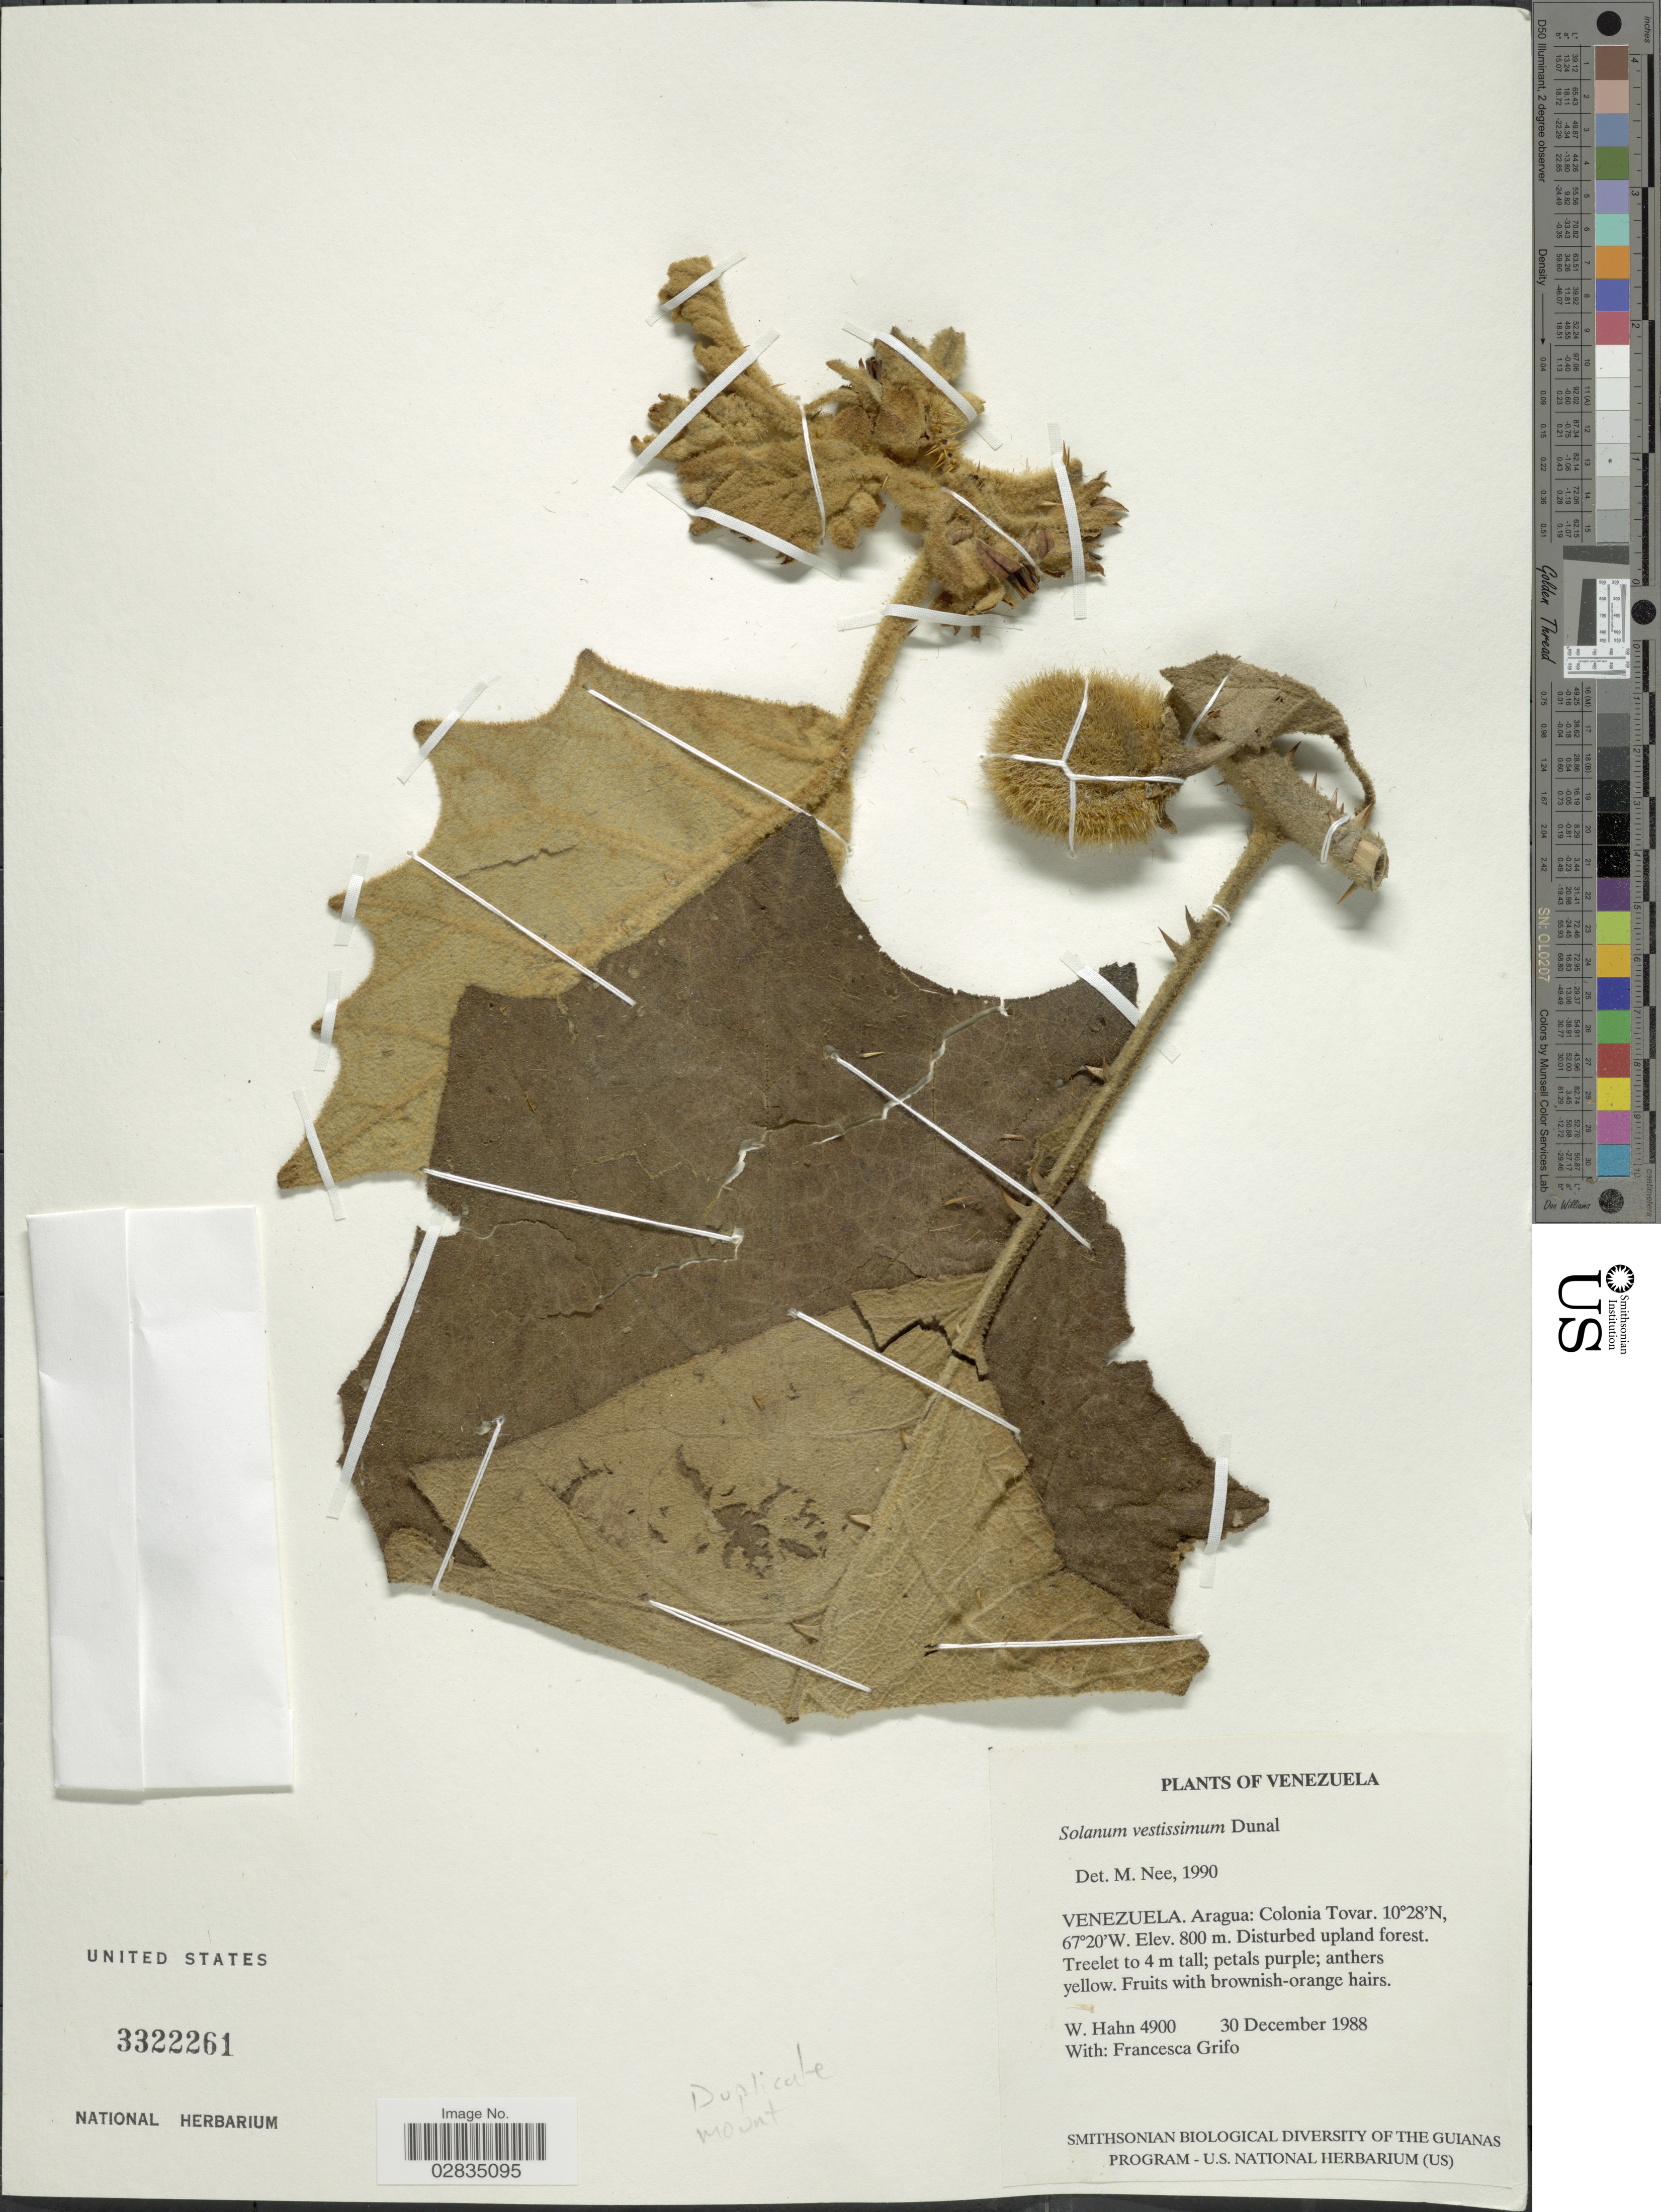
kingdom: Plantae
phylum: Tracheophyta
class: Magnoliopsida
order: Solanales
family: Solanaceae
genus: Solanum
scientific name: Solanum vestissimum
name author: Dunal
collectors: W. Hahn & F. Grifo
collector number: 4900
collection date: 1988-12-30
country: Venezuela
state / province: Aragua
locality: Colonia Tovar.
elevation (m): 800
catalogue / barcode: US 3322261